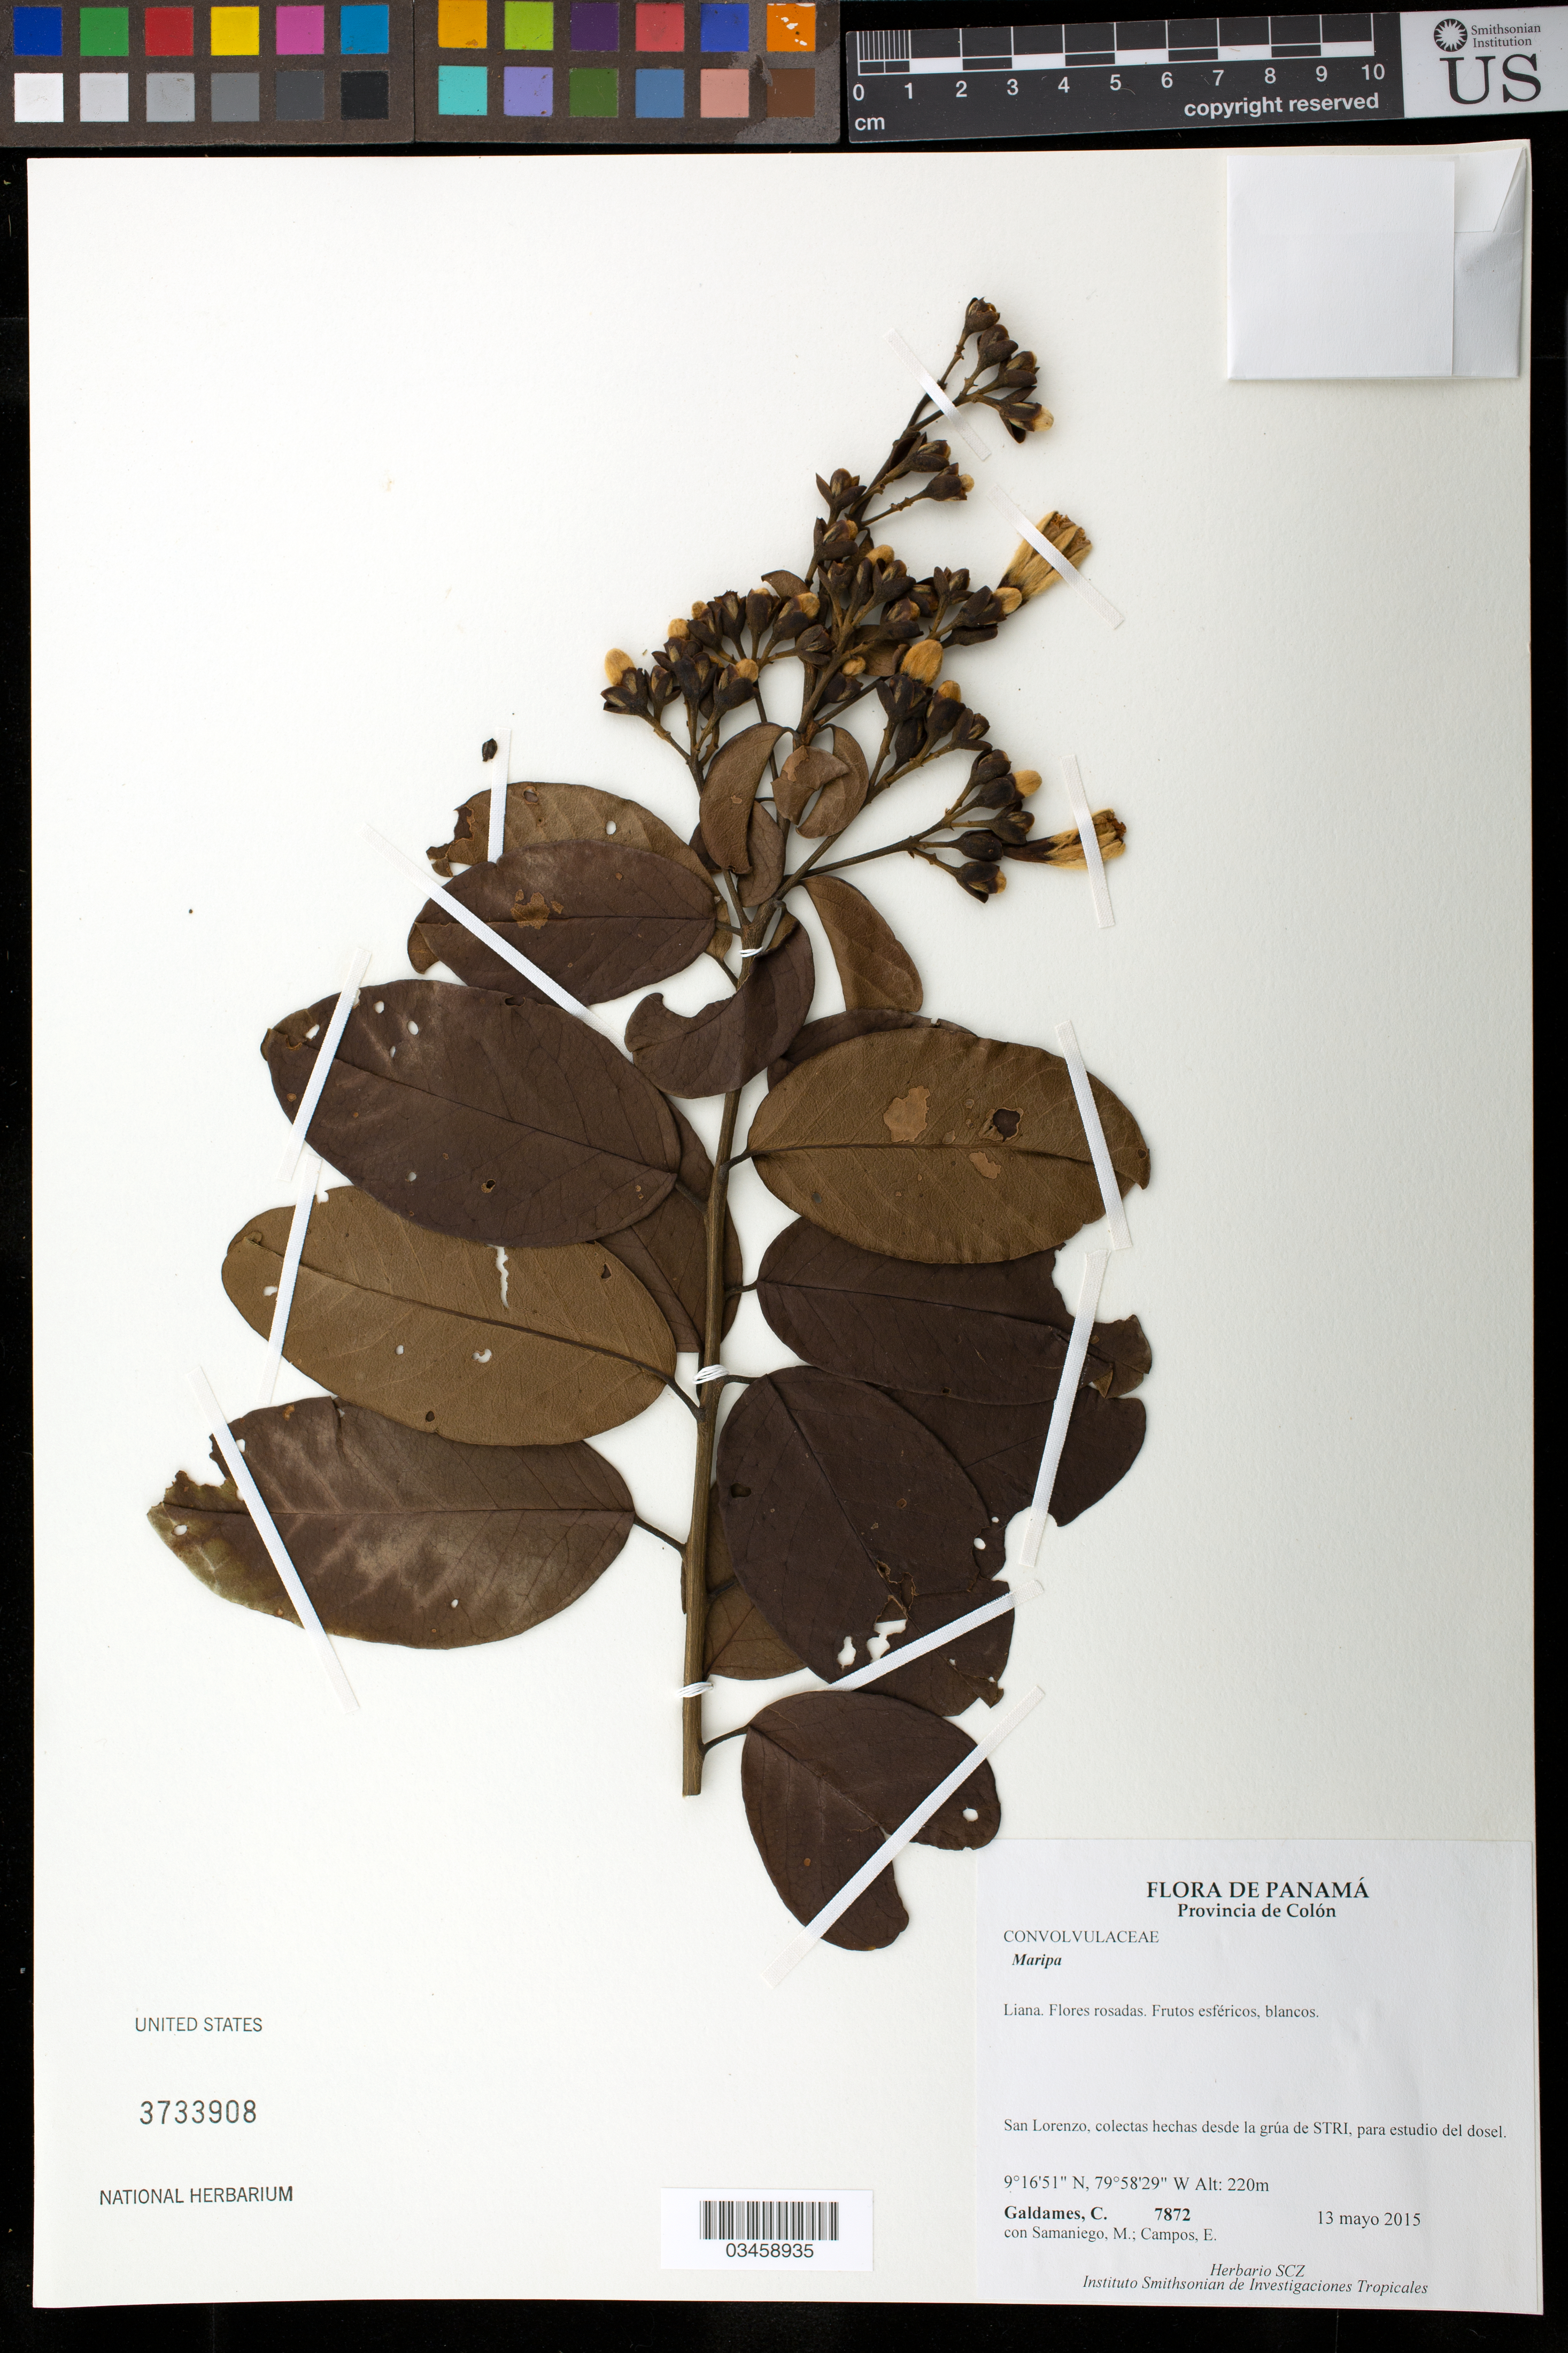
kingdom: Plantae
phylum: Tracheophyta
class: Magnoliopsida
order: Solanales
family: Convolvulaceae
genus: Maripa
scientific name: Maripa sp.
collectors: C. Galdames, M. Samaniego & E. Campos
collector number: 7872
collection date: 2015-05-13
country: Panama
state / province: Colón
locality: San Lorenzo, colectas hechas desde la grua de STRI, para estudio del dosel.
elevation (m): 220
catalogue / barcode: US 3733908